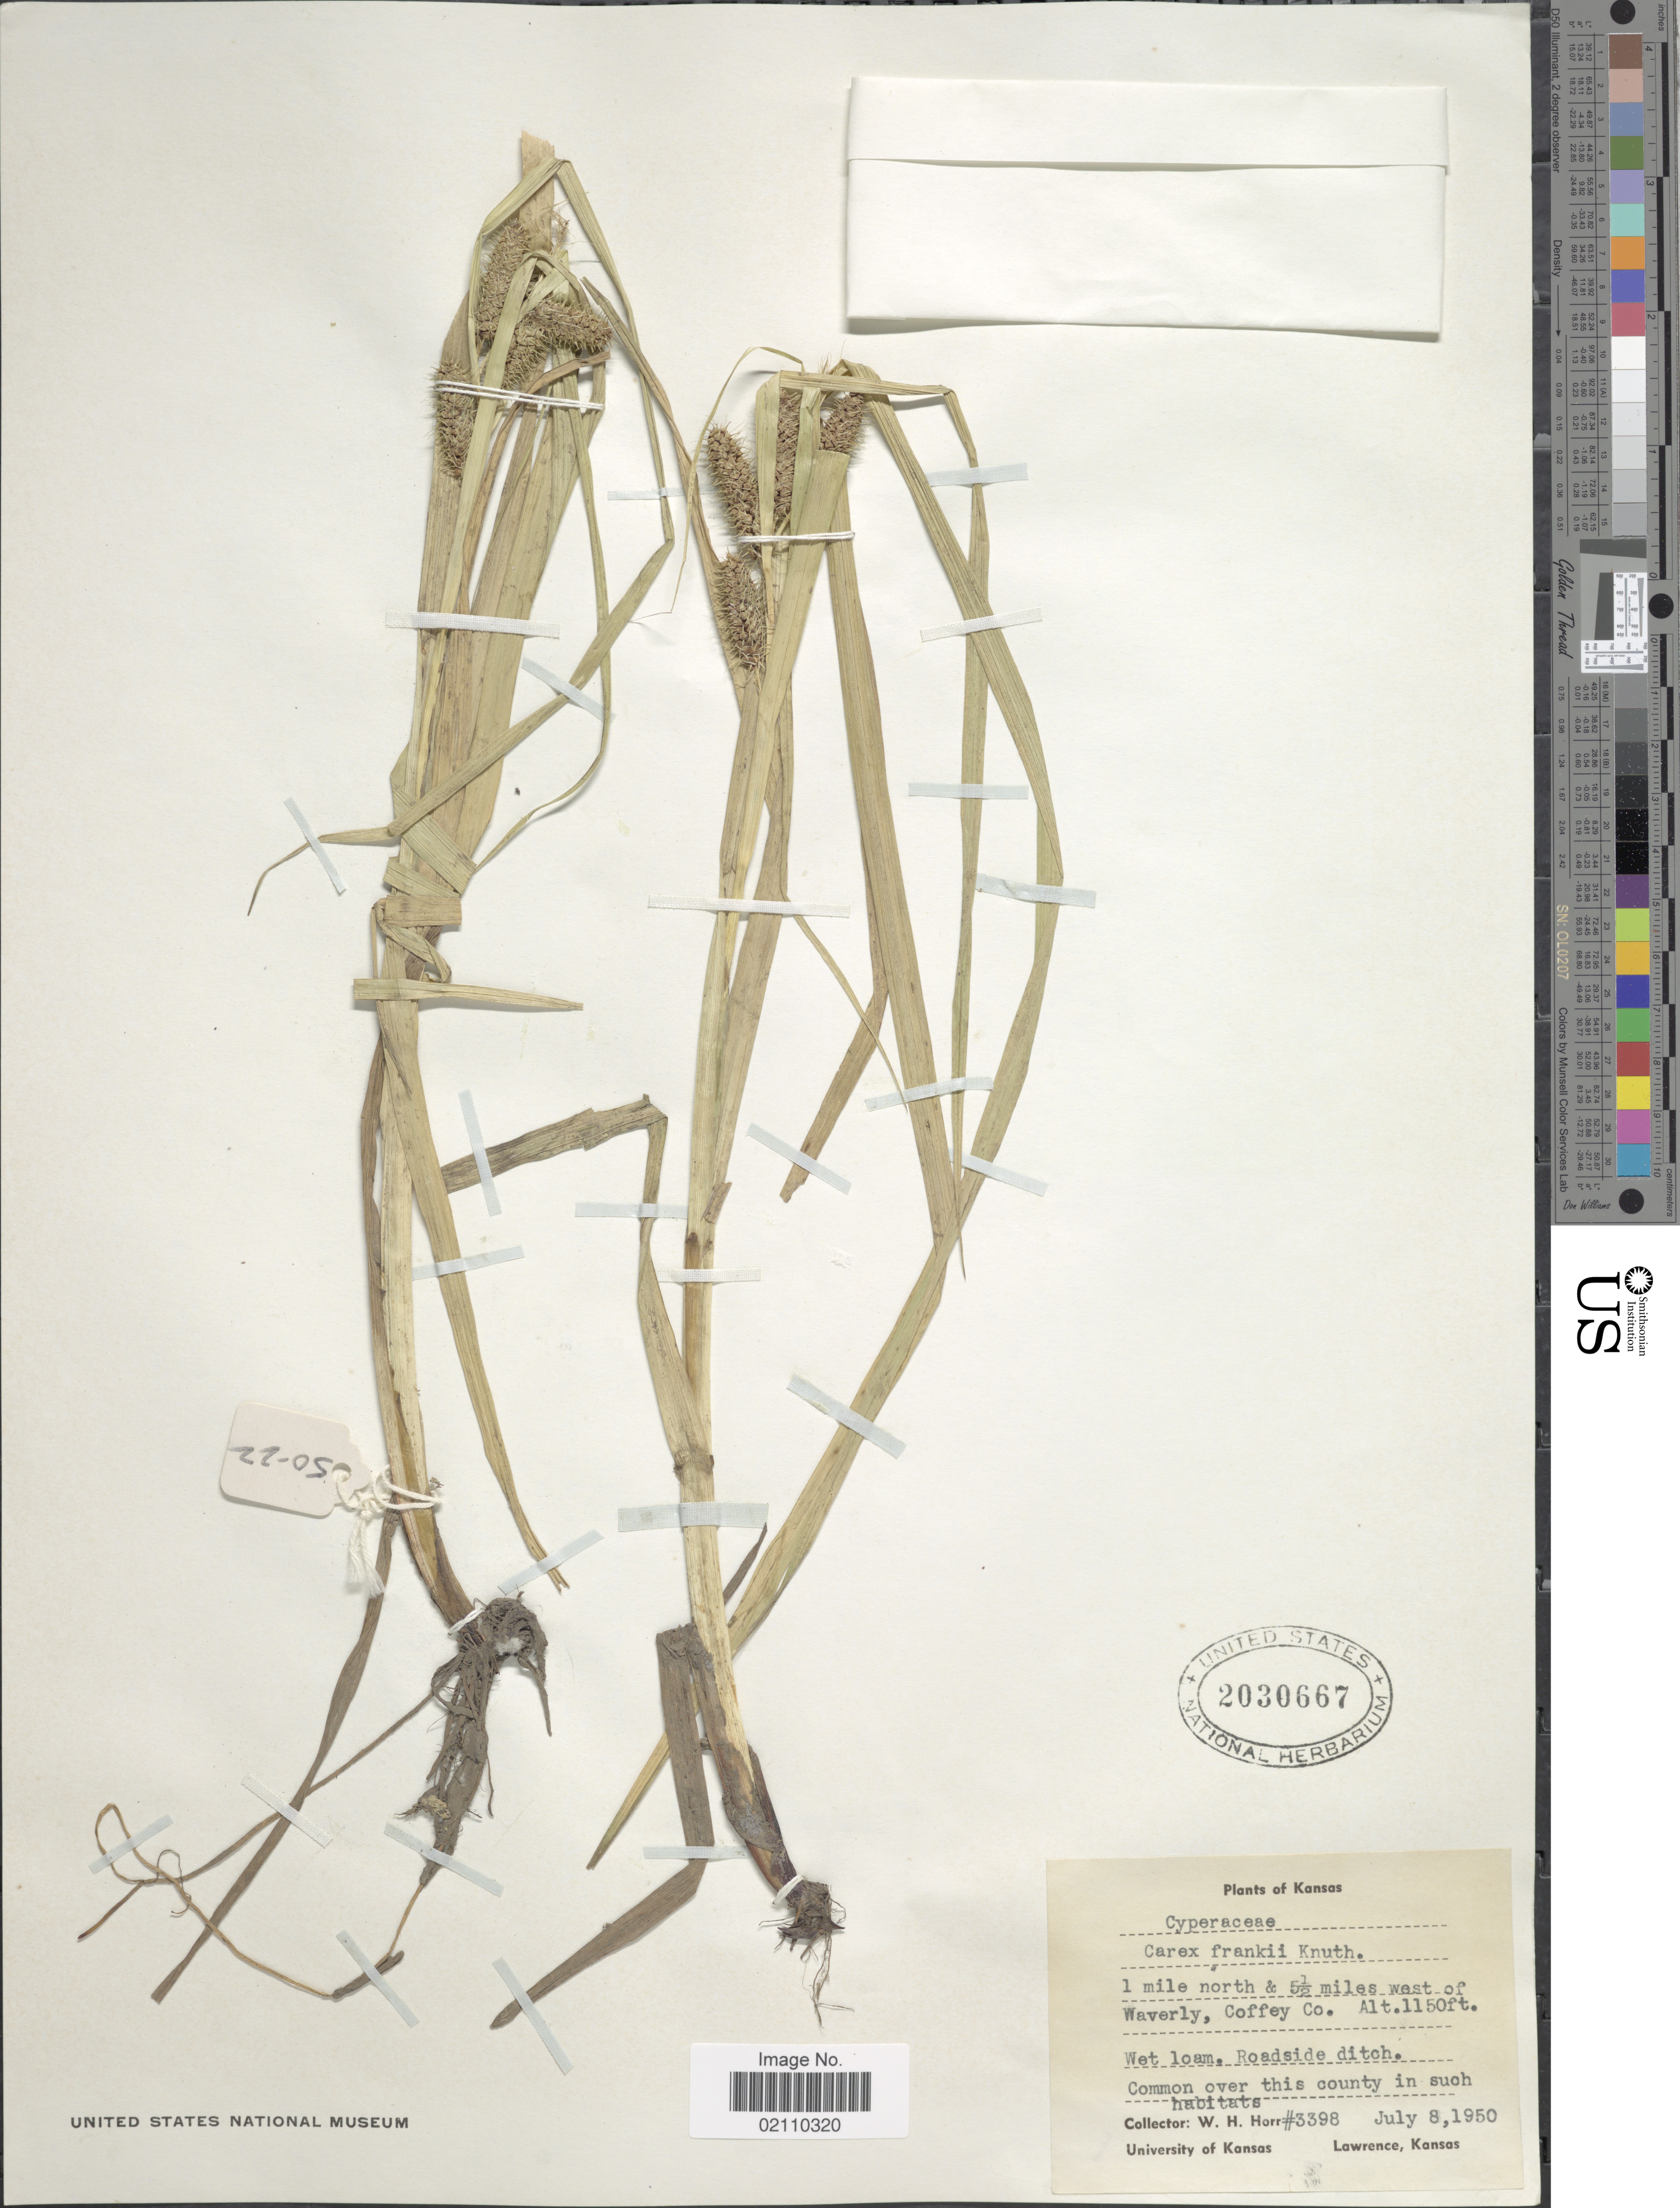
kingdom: Plantae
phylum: Tracheophyta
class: Liliopsida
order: Poales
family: Cyperaceae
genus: Carex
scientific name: Carex frankii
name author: Kunth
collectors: W. H. Horr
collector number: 3398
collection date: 1950-07-08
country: United States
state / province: Kansas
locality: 1 mile north & 5 1/2 miles west of Waverly, Coffe Co., wet loam, roadside ditch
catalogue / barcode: US 2030667